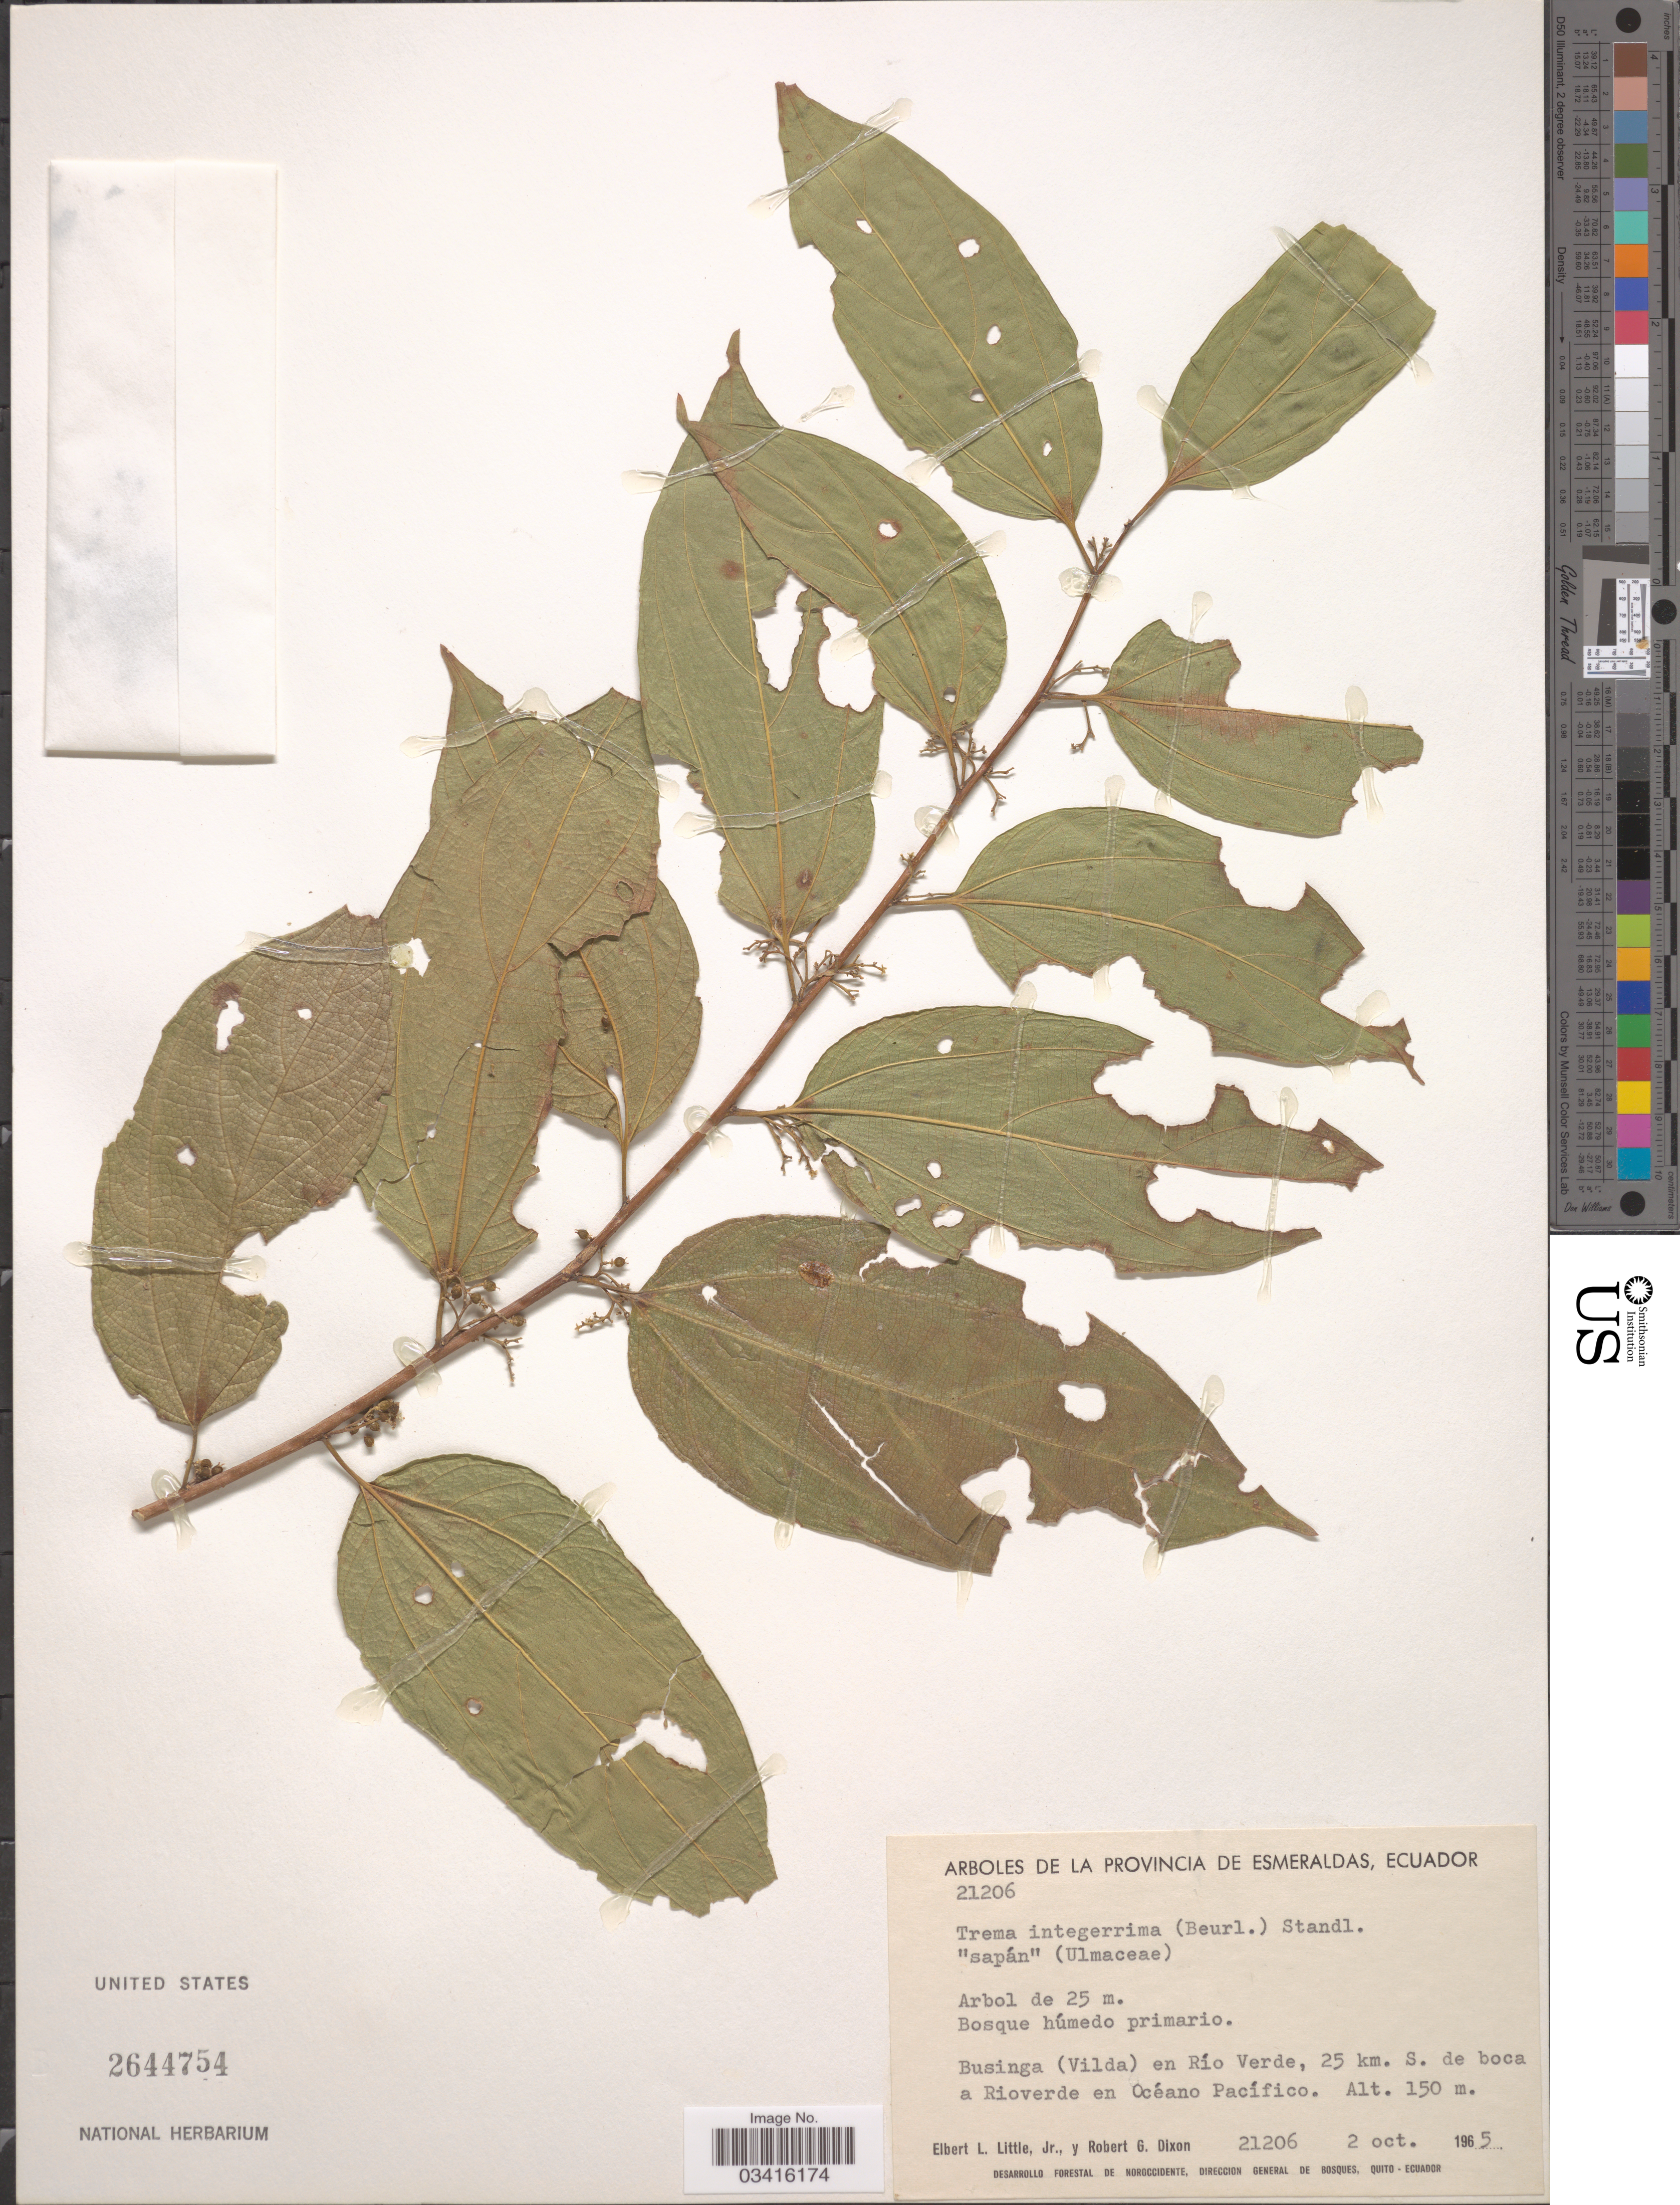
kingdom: Plantae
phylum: Tracheophyta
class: Magnoliopsida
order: Rosales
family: Cannabaceae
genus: Trema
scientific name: Trema integerrimum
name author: (Beurl.) Standl.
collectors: E. L. Little & R. G. Dixon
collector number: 21206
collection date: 1965-10-02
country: Ecuador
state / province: Esmeraldas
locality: Businga (Vilda) en Río Verde, 25 km. S. de boca a Rioverde en Océano Pacífico.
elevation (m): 150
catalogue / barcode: US 2644754